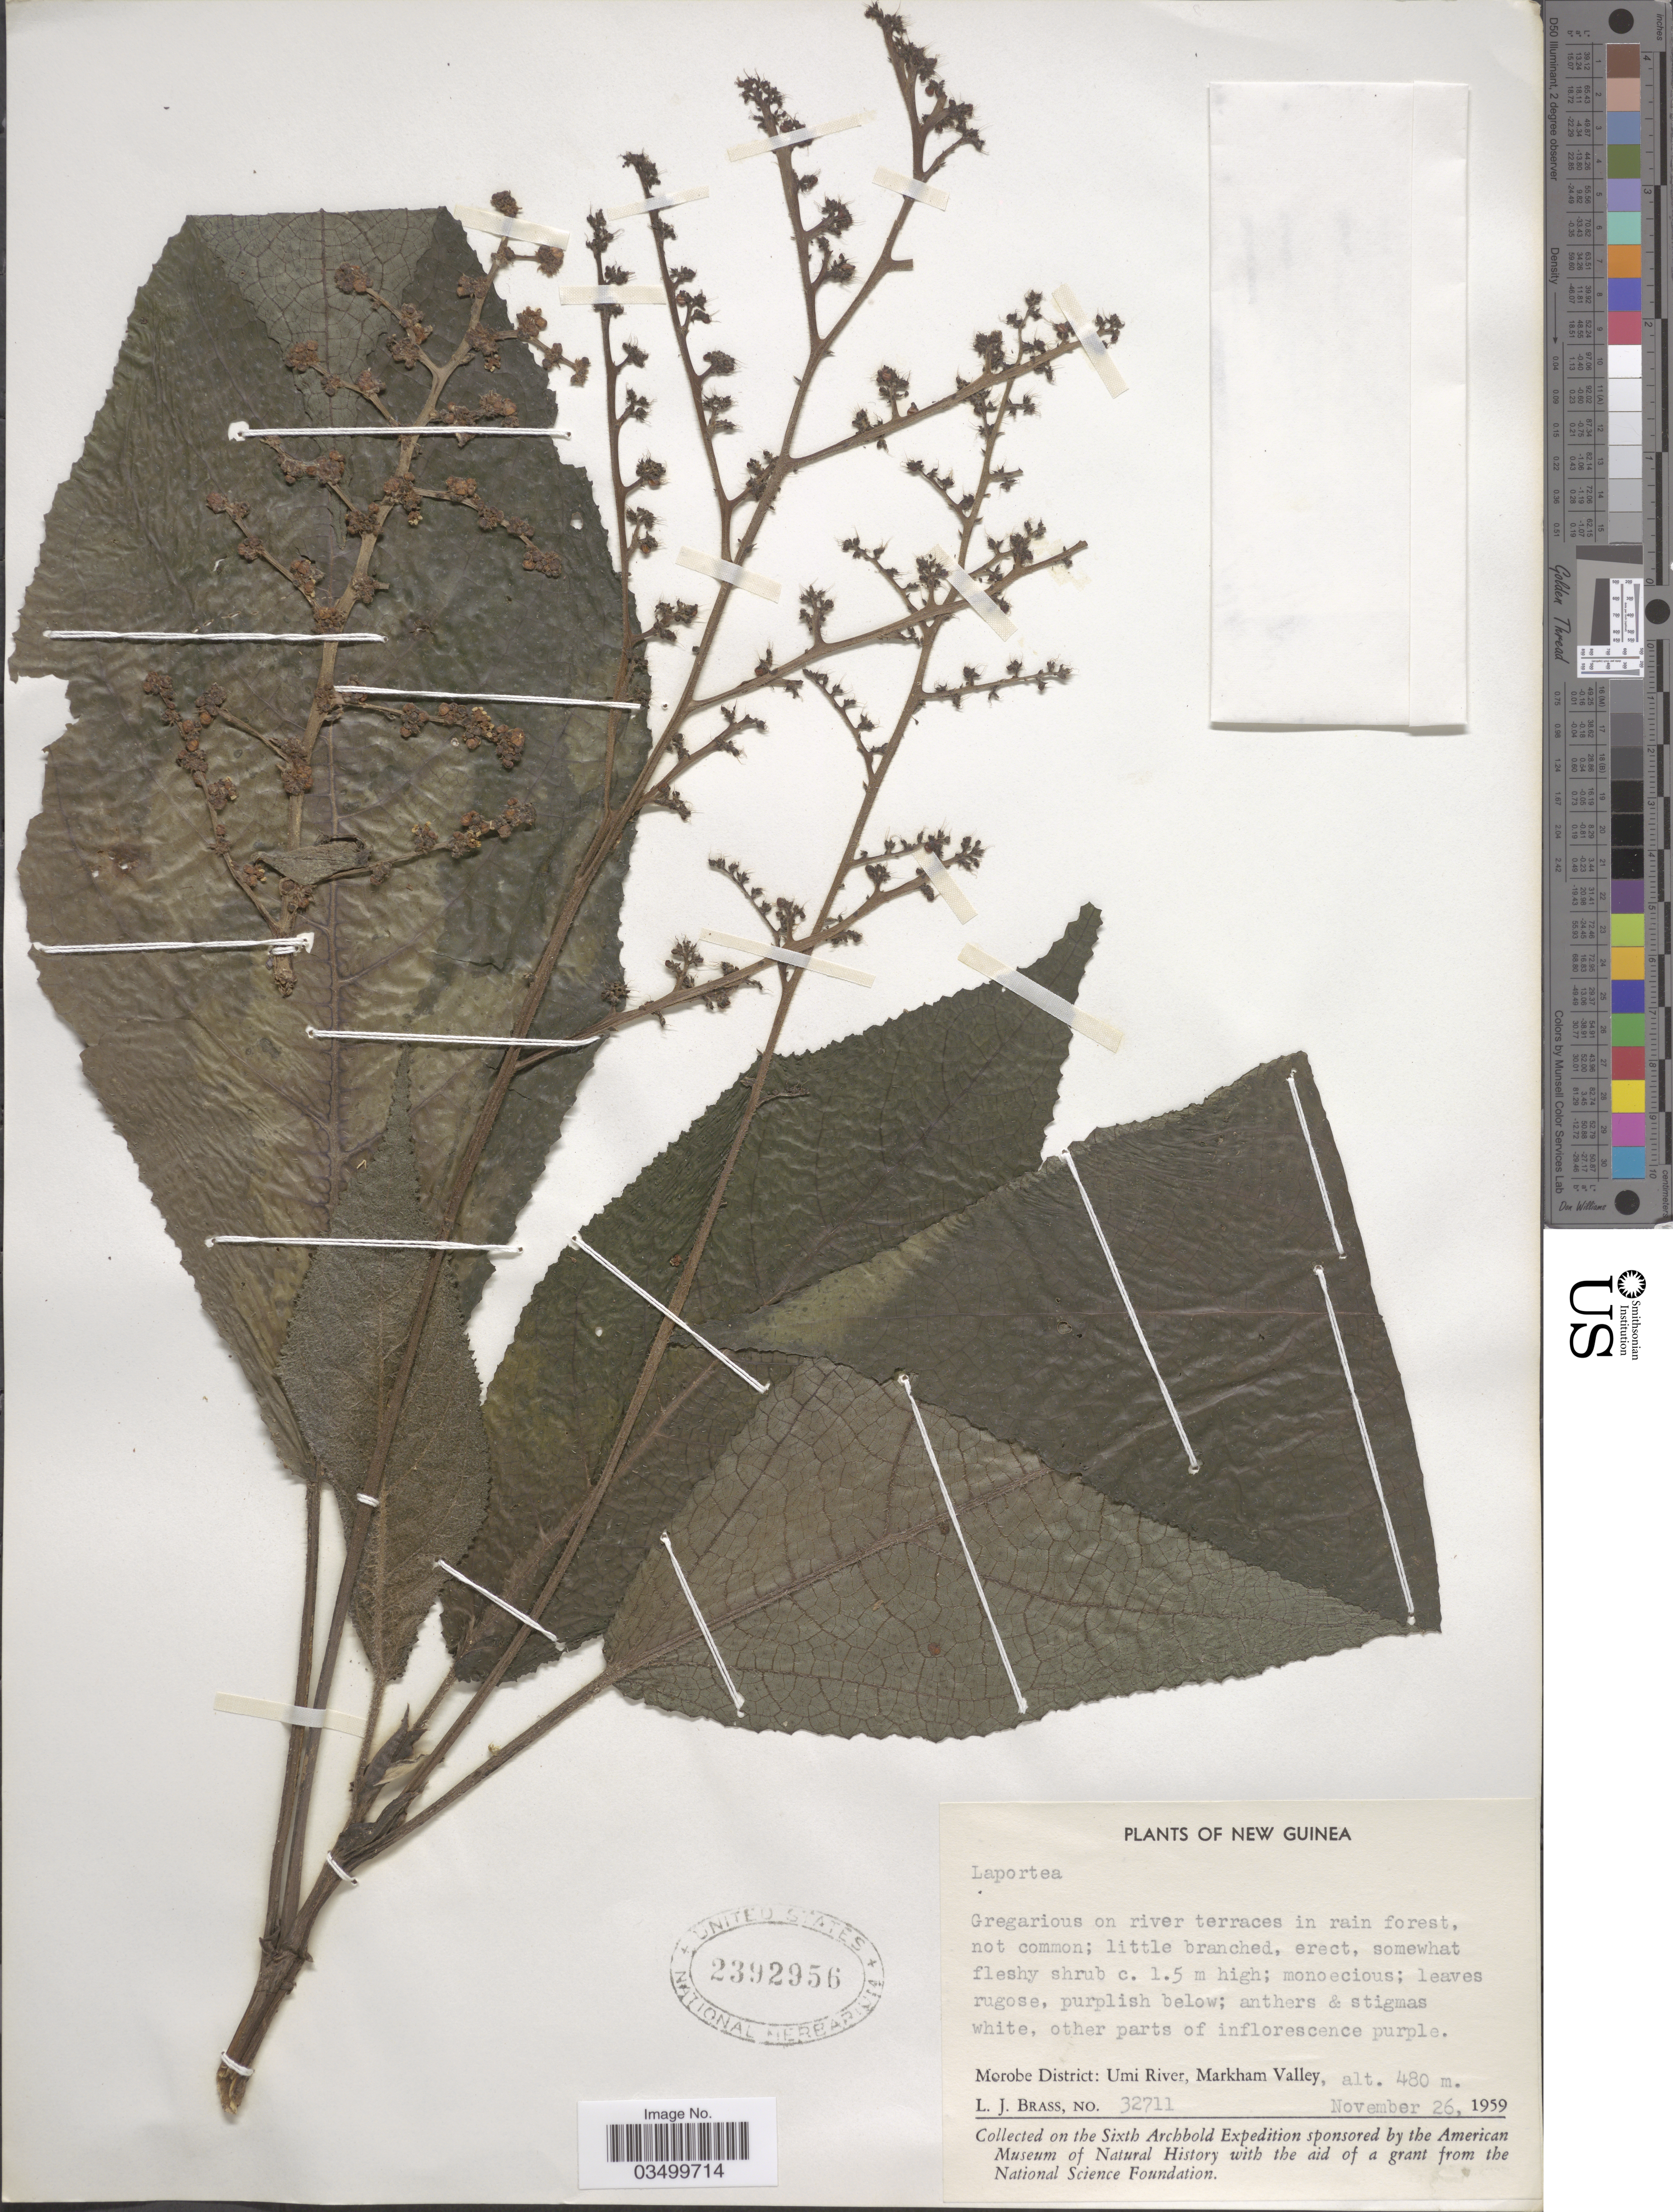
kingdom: Plantae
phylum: Tracheophyta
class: Magnoliopsida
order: Rosales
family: Urticaceae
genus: Laportea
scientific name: Laportea sp.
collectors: L. J. Brass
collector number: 32711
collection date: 1959-11-26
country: Papua New Guinea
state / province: Morobe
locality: New Guinea. Morobe District: Umi River, Markham Valley.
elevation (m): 480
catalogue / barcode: US 2392956